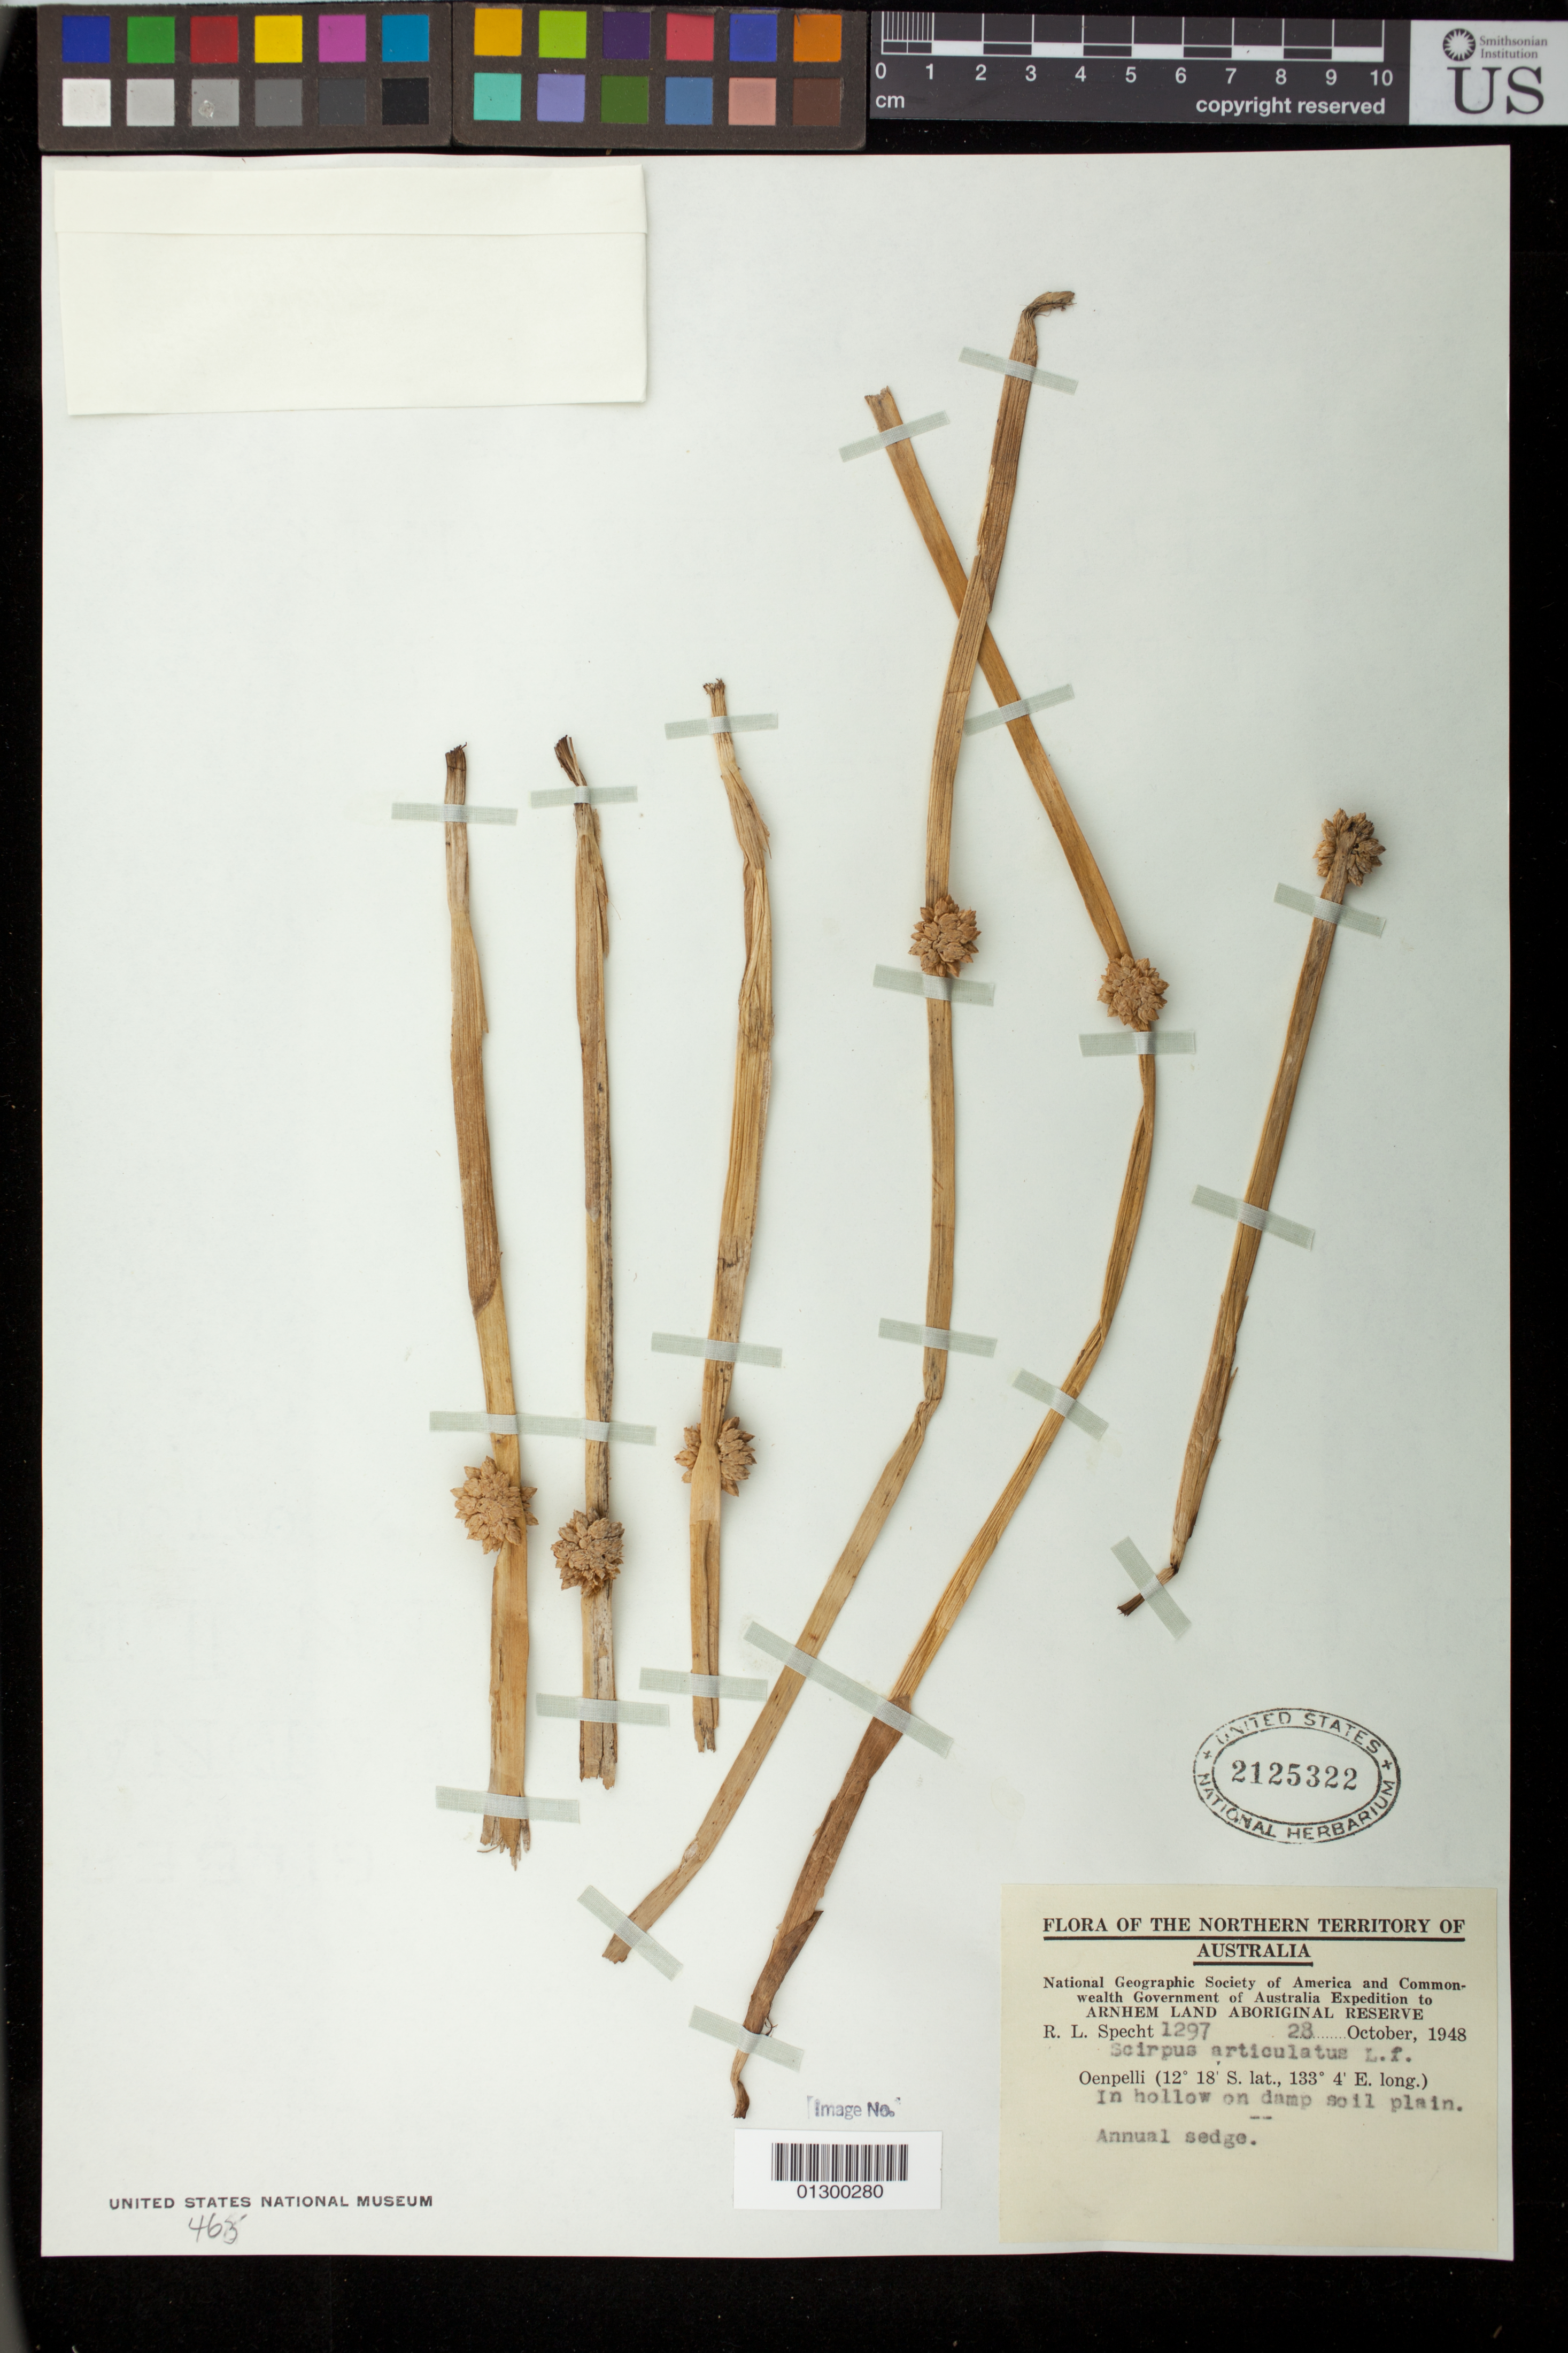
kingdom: Plantae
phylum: Tracheophyta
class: Liliopsida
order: Poales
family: Cyperaceae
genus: Schoenoplectus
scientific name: Schoenoplectus praelongatus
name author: (Poir.) J. Raynal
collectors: R. L. Specht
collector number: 1297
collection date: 1948-10-28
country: Australia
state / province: Northern Territory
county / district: West Arnhem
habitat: In hollow on damp soil plain.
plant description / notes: Annual sedge.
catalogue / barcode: US 2125322